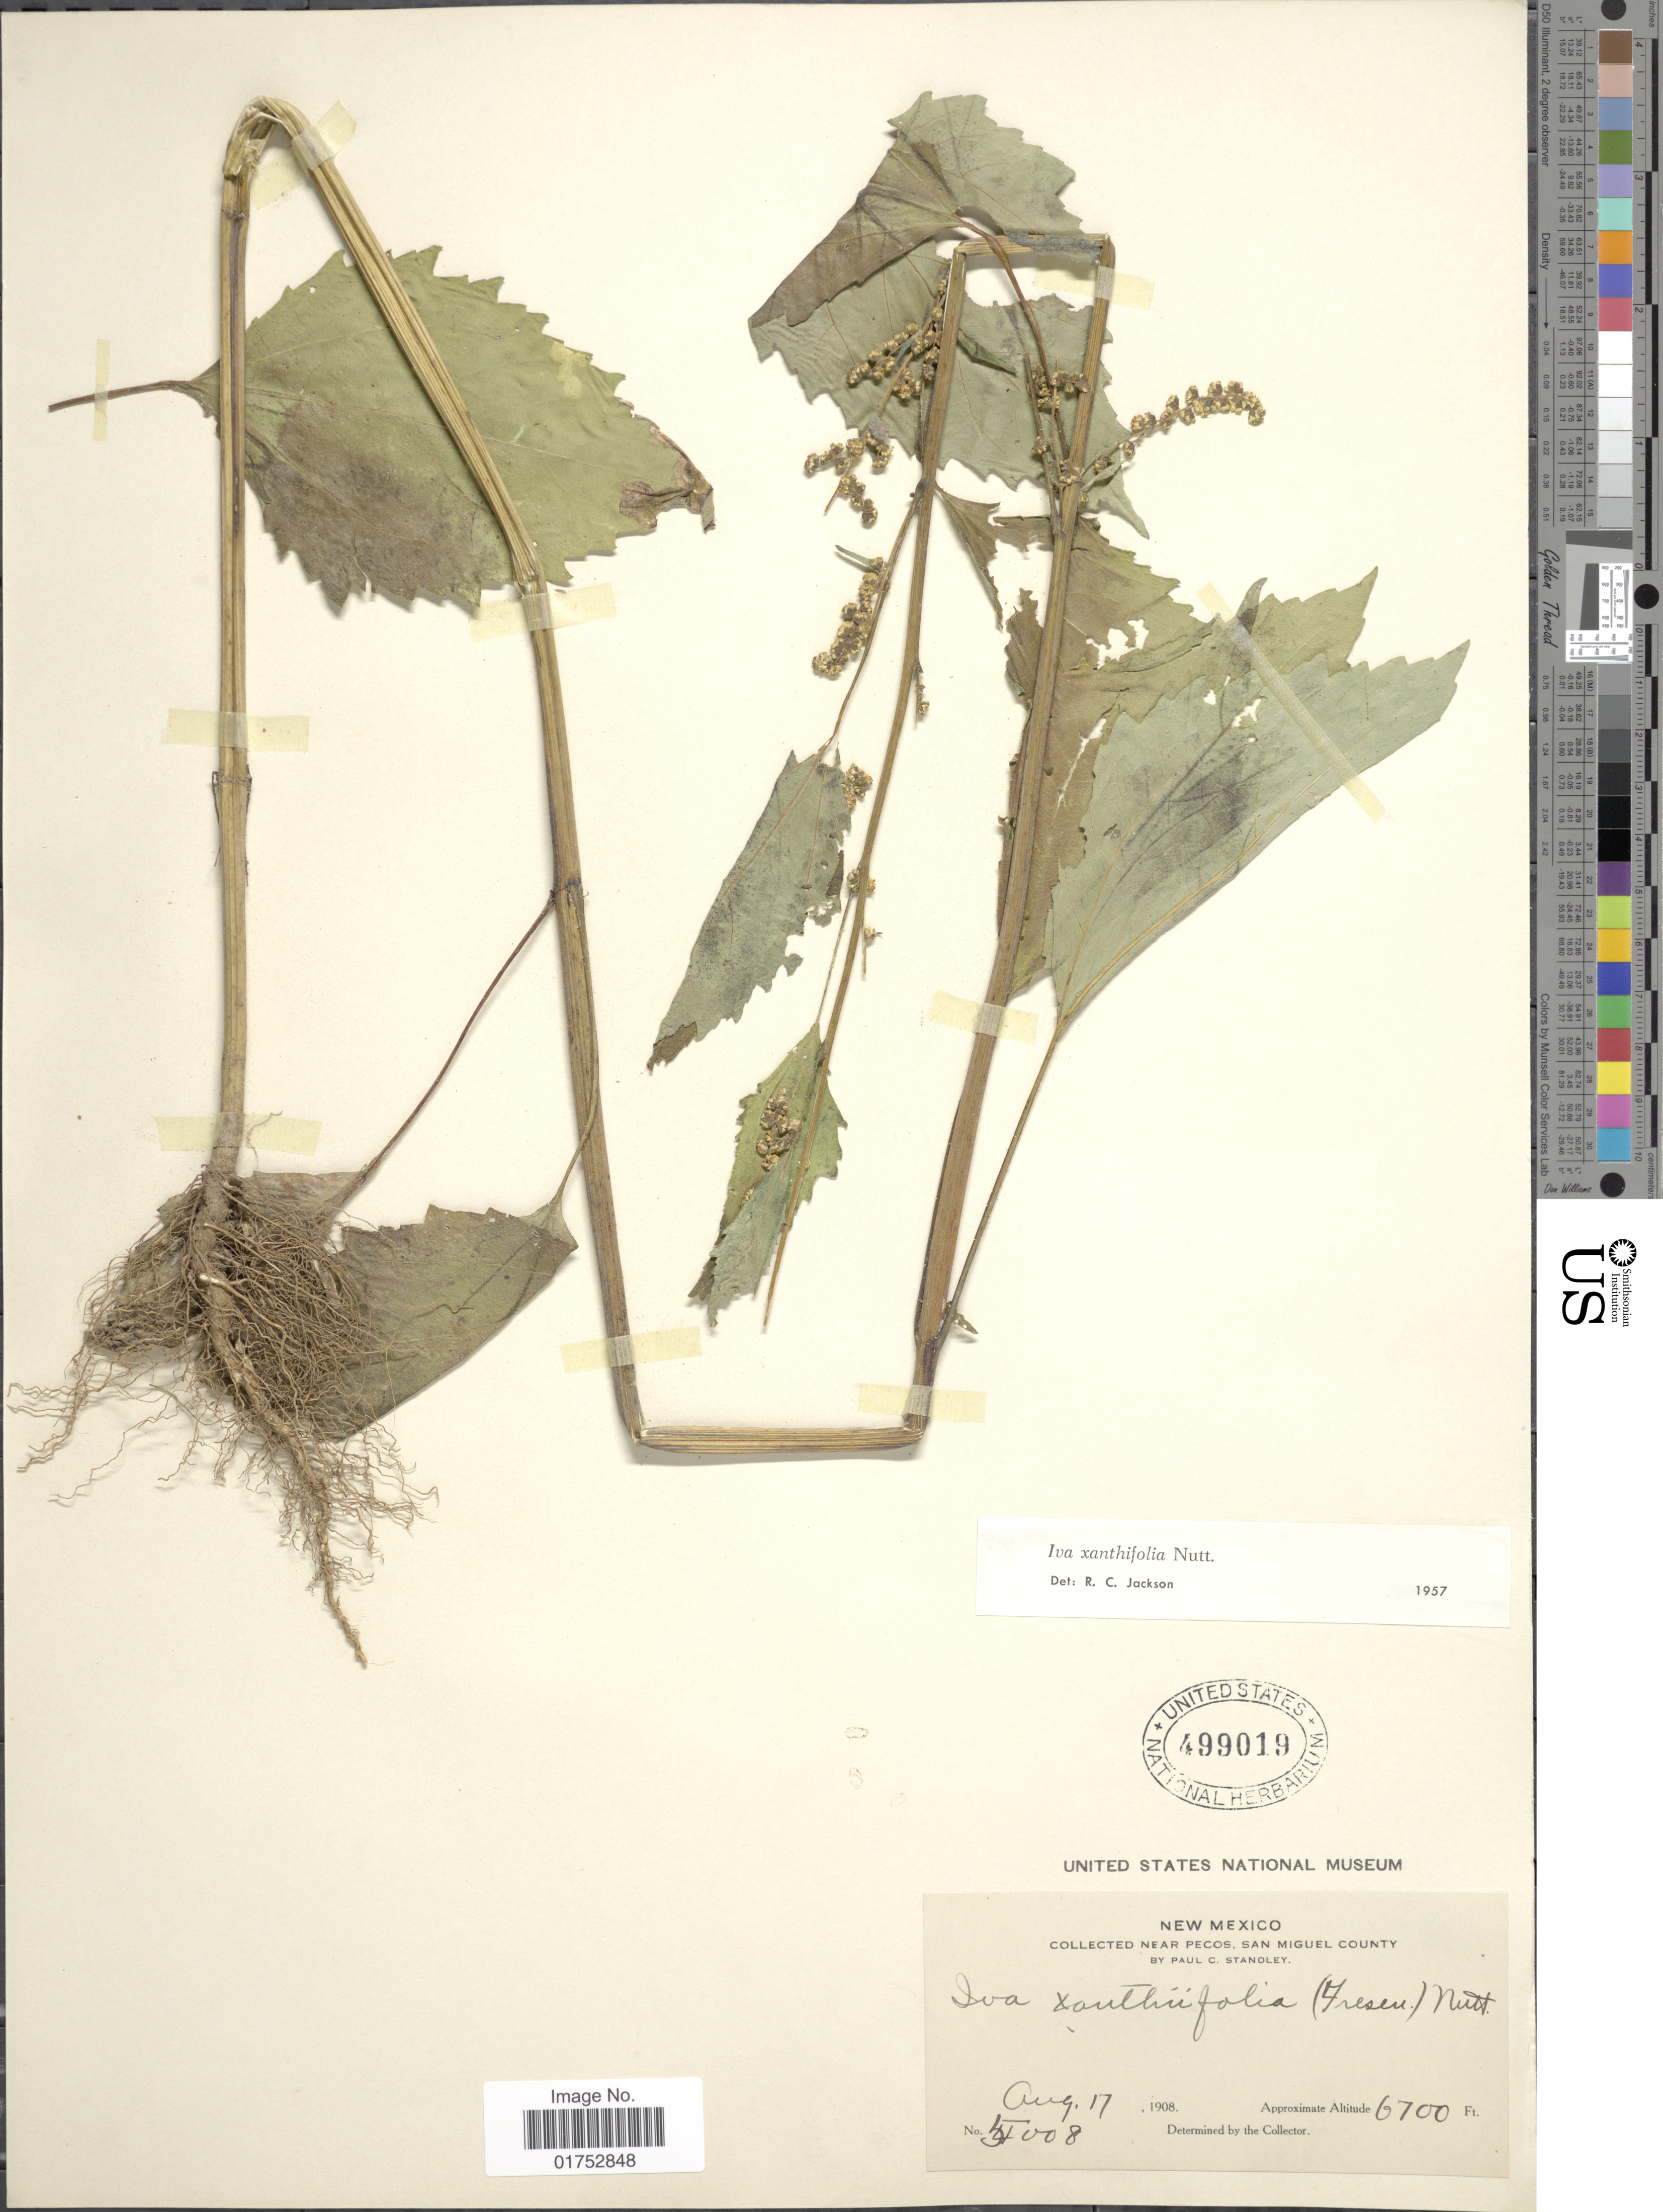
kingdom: Plantae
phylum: Tracheophyta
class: Magnoliopsida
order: Asterales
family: Asteraceae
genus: Iva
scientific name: Iva xanthifolia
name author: Nutt.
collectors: P. C. Standley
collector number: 5008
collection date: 1908-08-17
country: United States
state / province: New Mexico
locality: Near Pecos, San Miguel County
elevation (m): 2042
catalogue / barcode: US 499019